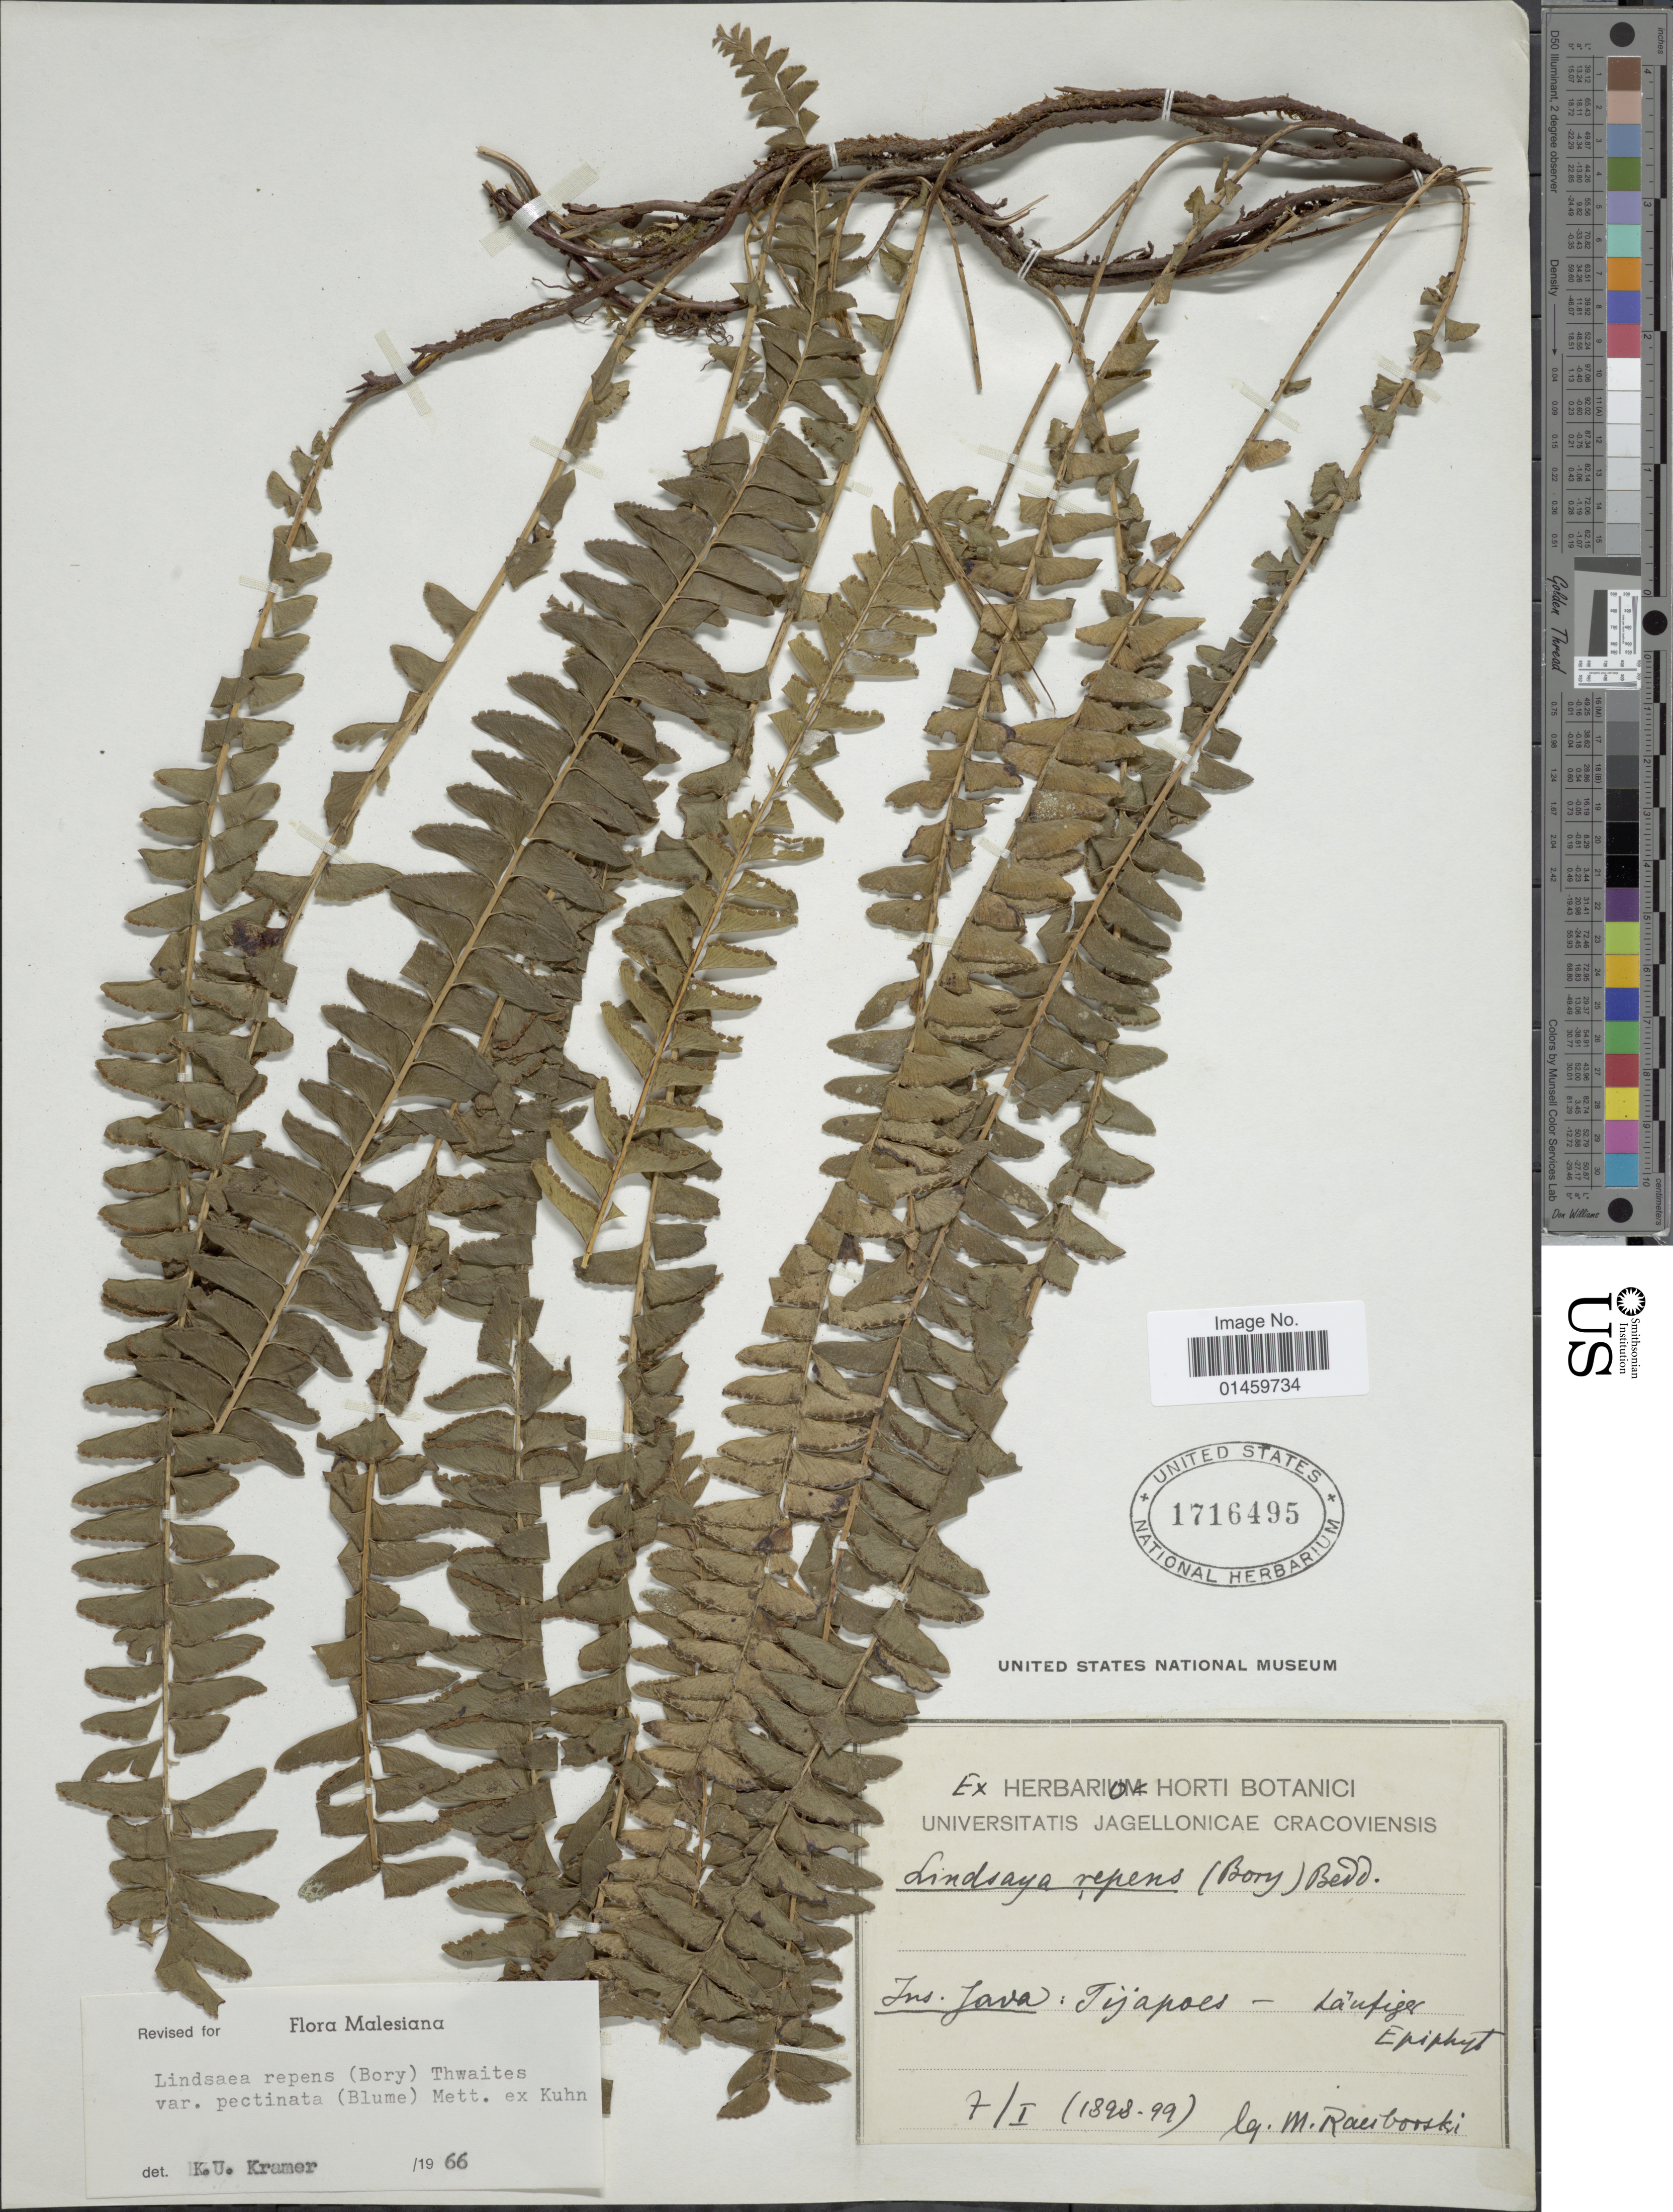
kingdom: Plantae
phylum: Tracheophyta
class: Polypodiopsida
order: Polypodiales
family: Lindsaeaceae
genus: Lindsaea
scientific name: Lindsaea repens var. pectinata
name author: (Blume) Mett.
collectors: M. Raciborski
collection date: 1898-01-07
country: Indonesia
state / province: Java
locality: Ins. Java: Tjiapoes - Laufiger Epiphyt. [interpreted]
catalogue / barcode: US 1716495